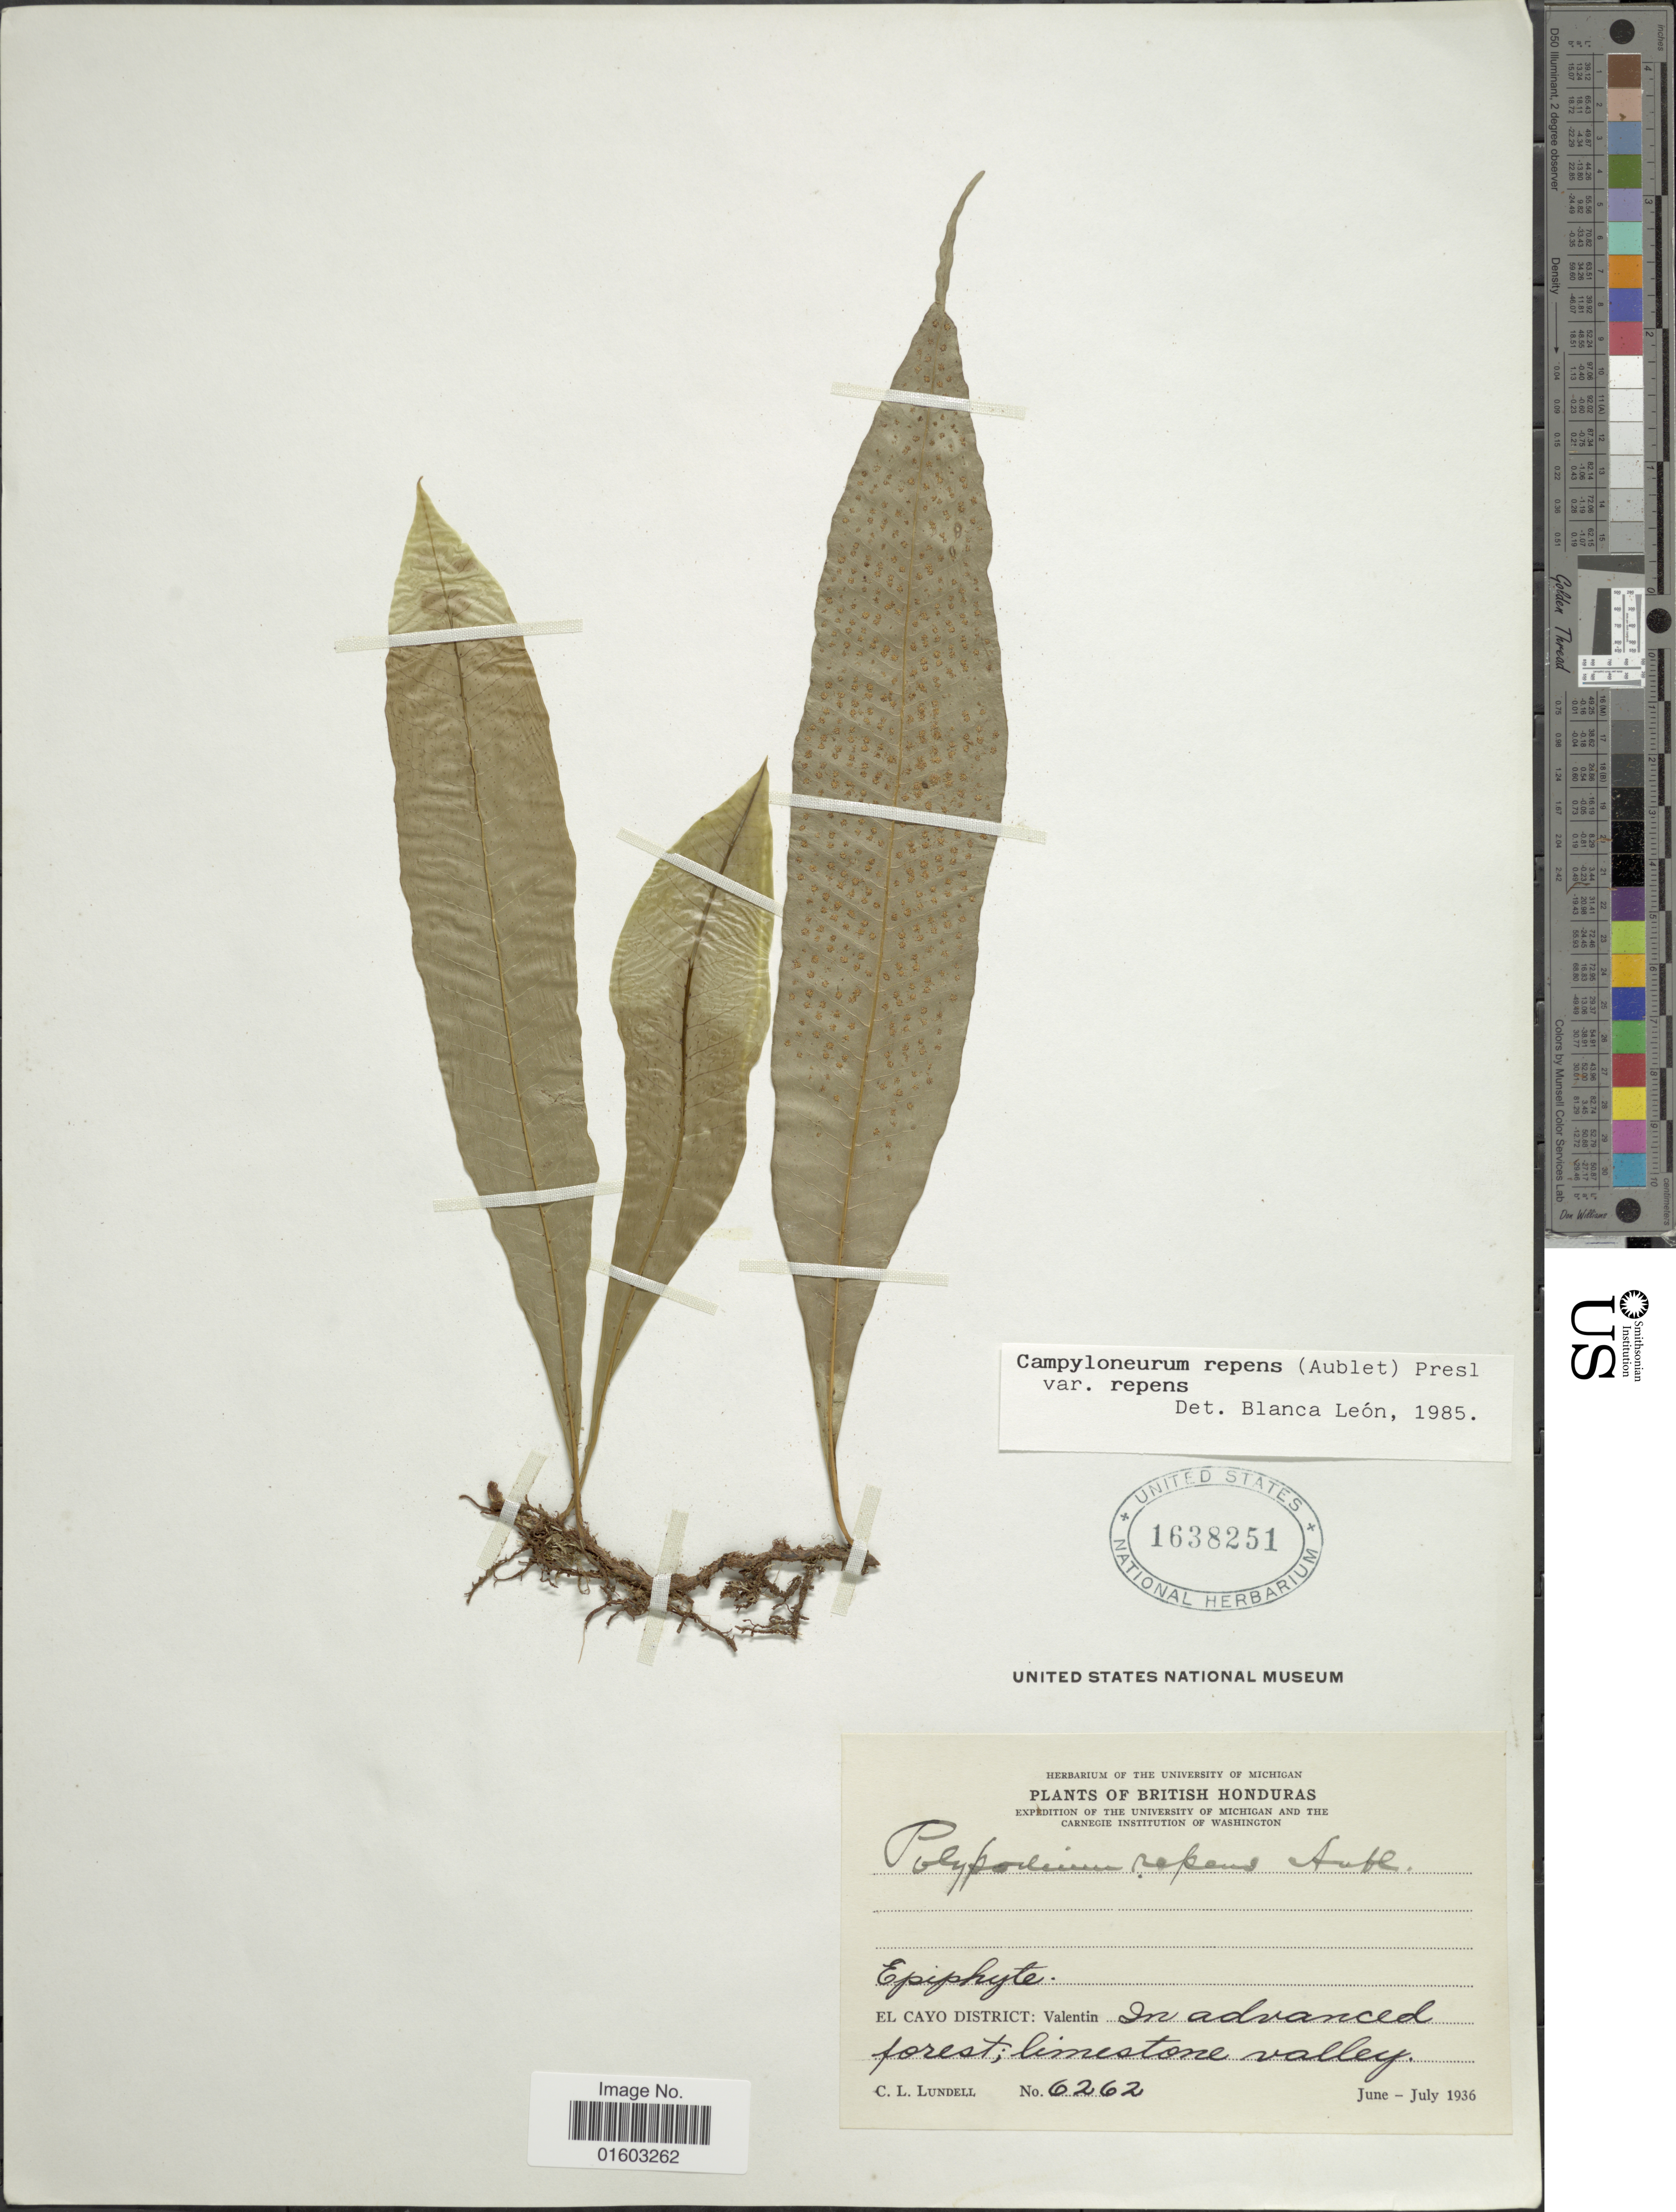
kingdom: Plantae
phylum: Tracheophyta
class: Polypodiopsida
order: Polypodiales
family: Polypodiaceae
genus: Campyloneurum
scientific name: Campyloneurum repens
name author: (Aubl.) C. Presl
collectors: C. L. Lundell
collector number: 6262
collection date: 1936-06/1936-07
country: Belize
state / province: Cayo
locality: British Honduras, El Cayo District: Valentine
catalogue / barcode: US 1638251